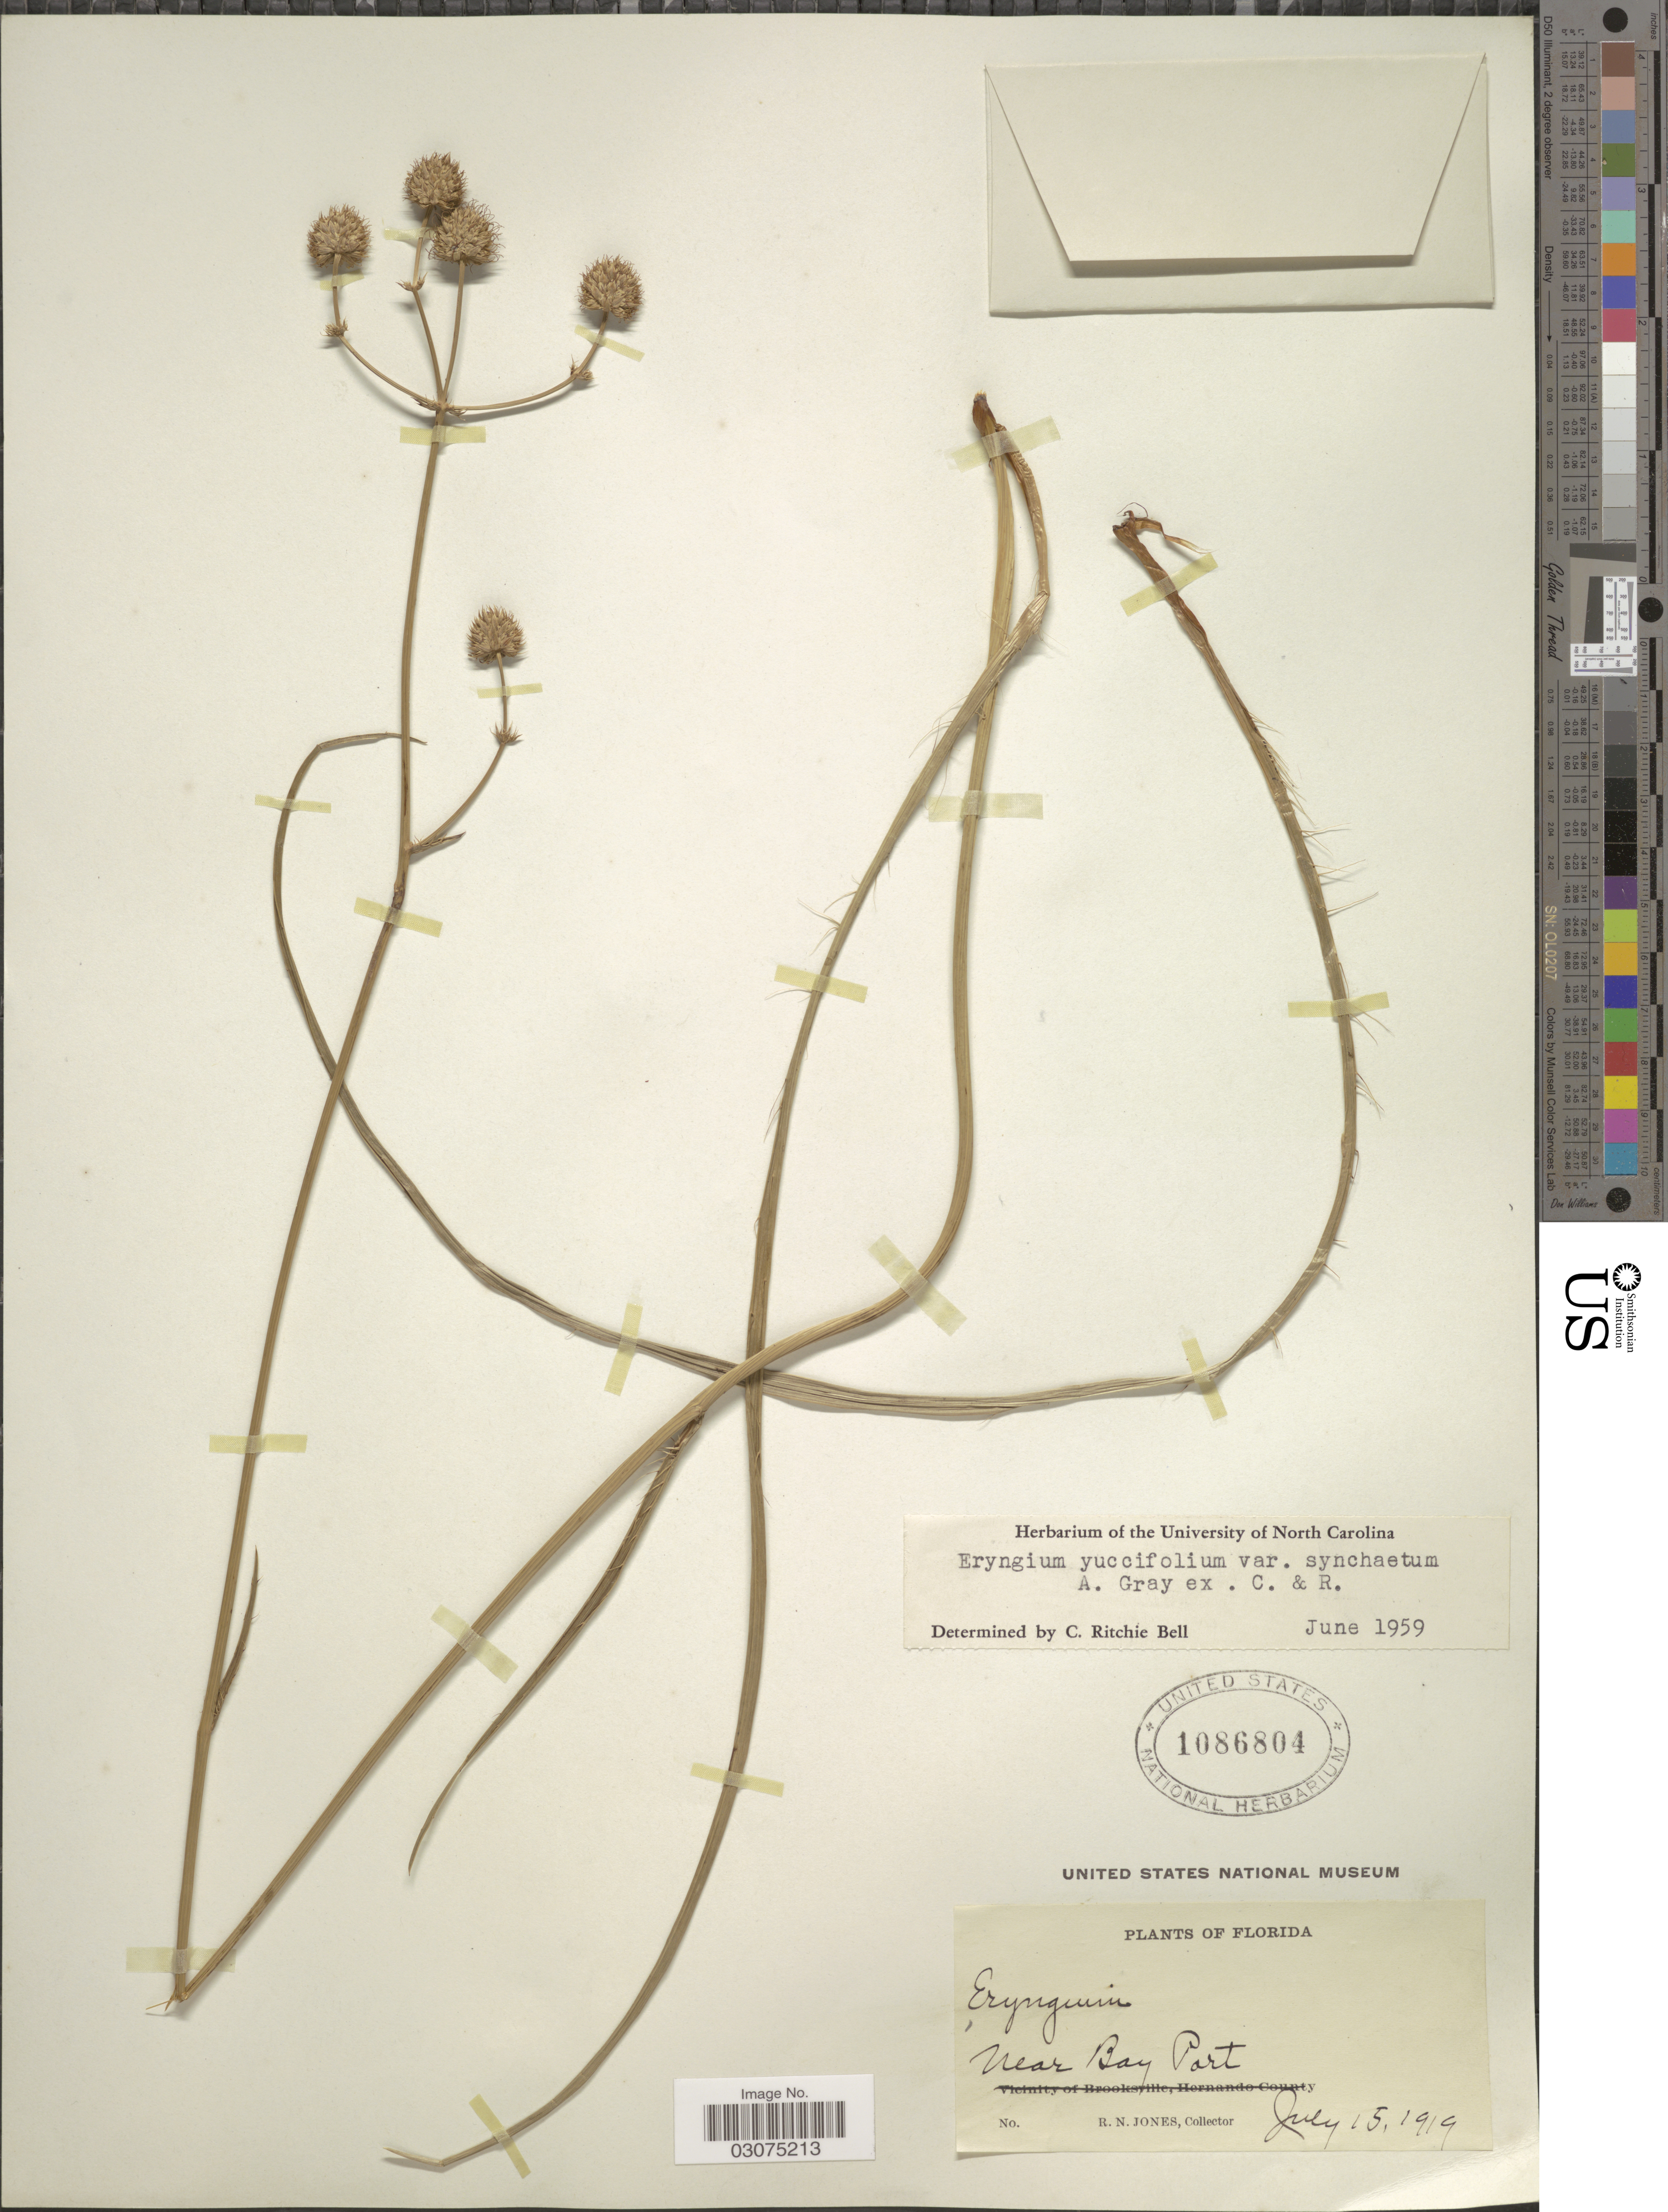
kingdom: Plantae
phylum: Tracheophyta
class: Magnoliopsida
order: Apiales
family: Apiaceae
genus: Eryngium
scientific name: Eryngium yuccifolium var. synchaetum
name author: A. Gray ex J.M. Coult. & Rose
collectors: R. N. Jones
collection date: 1919-07-15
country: United States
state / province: Florida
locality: Near Bay Port.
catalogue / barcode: US 1086804